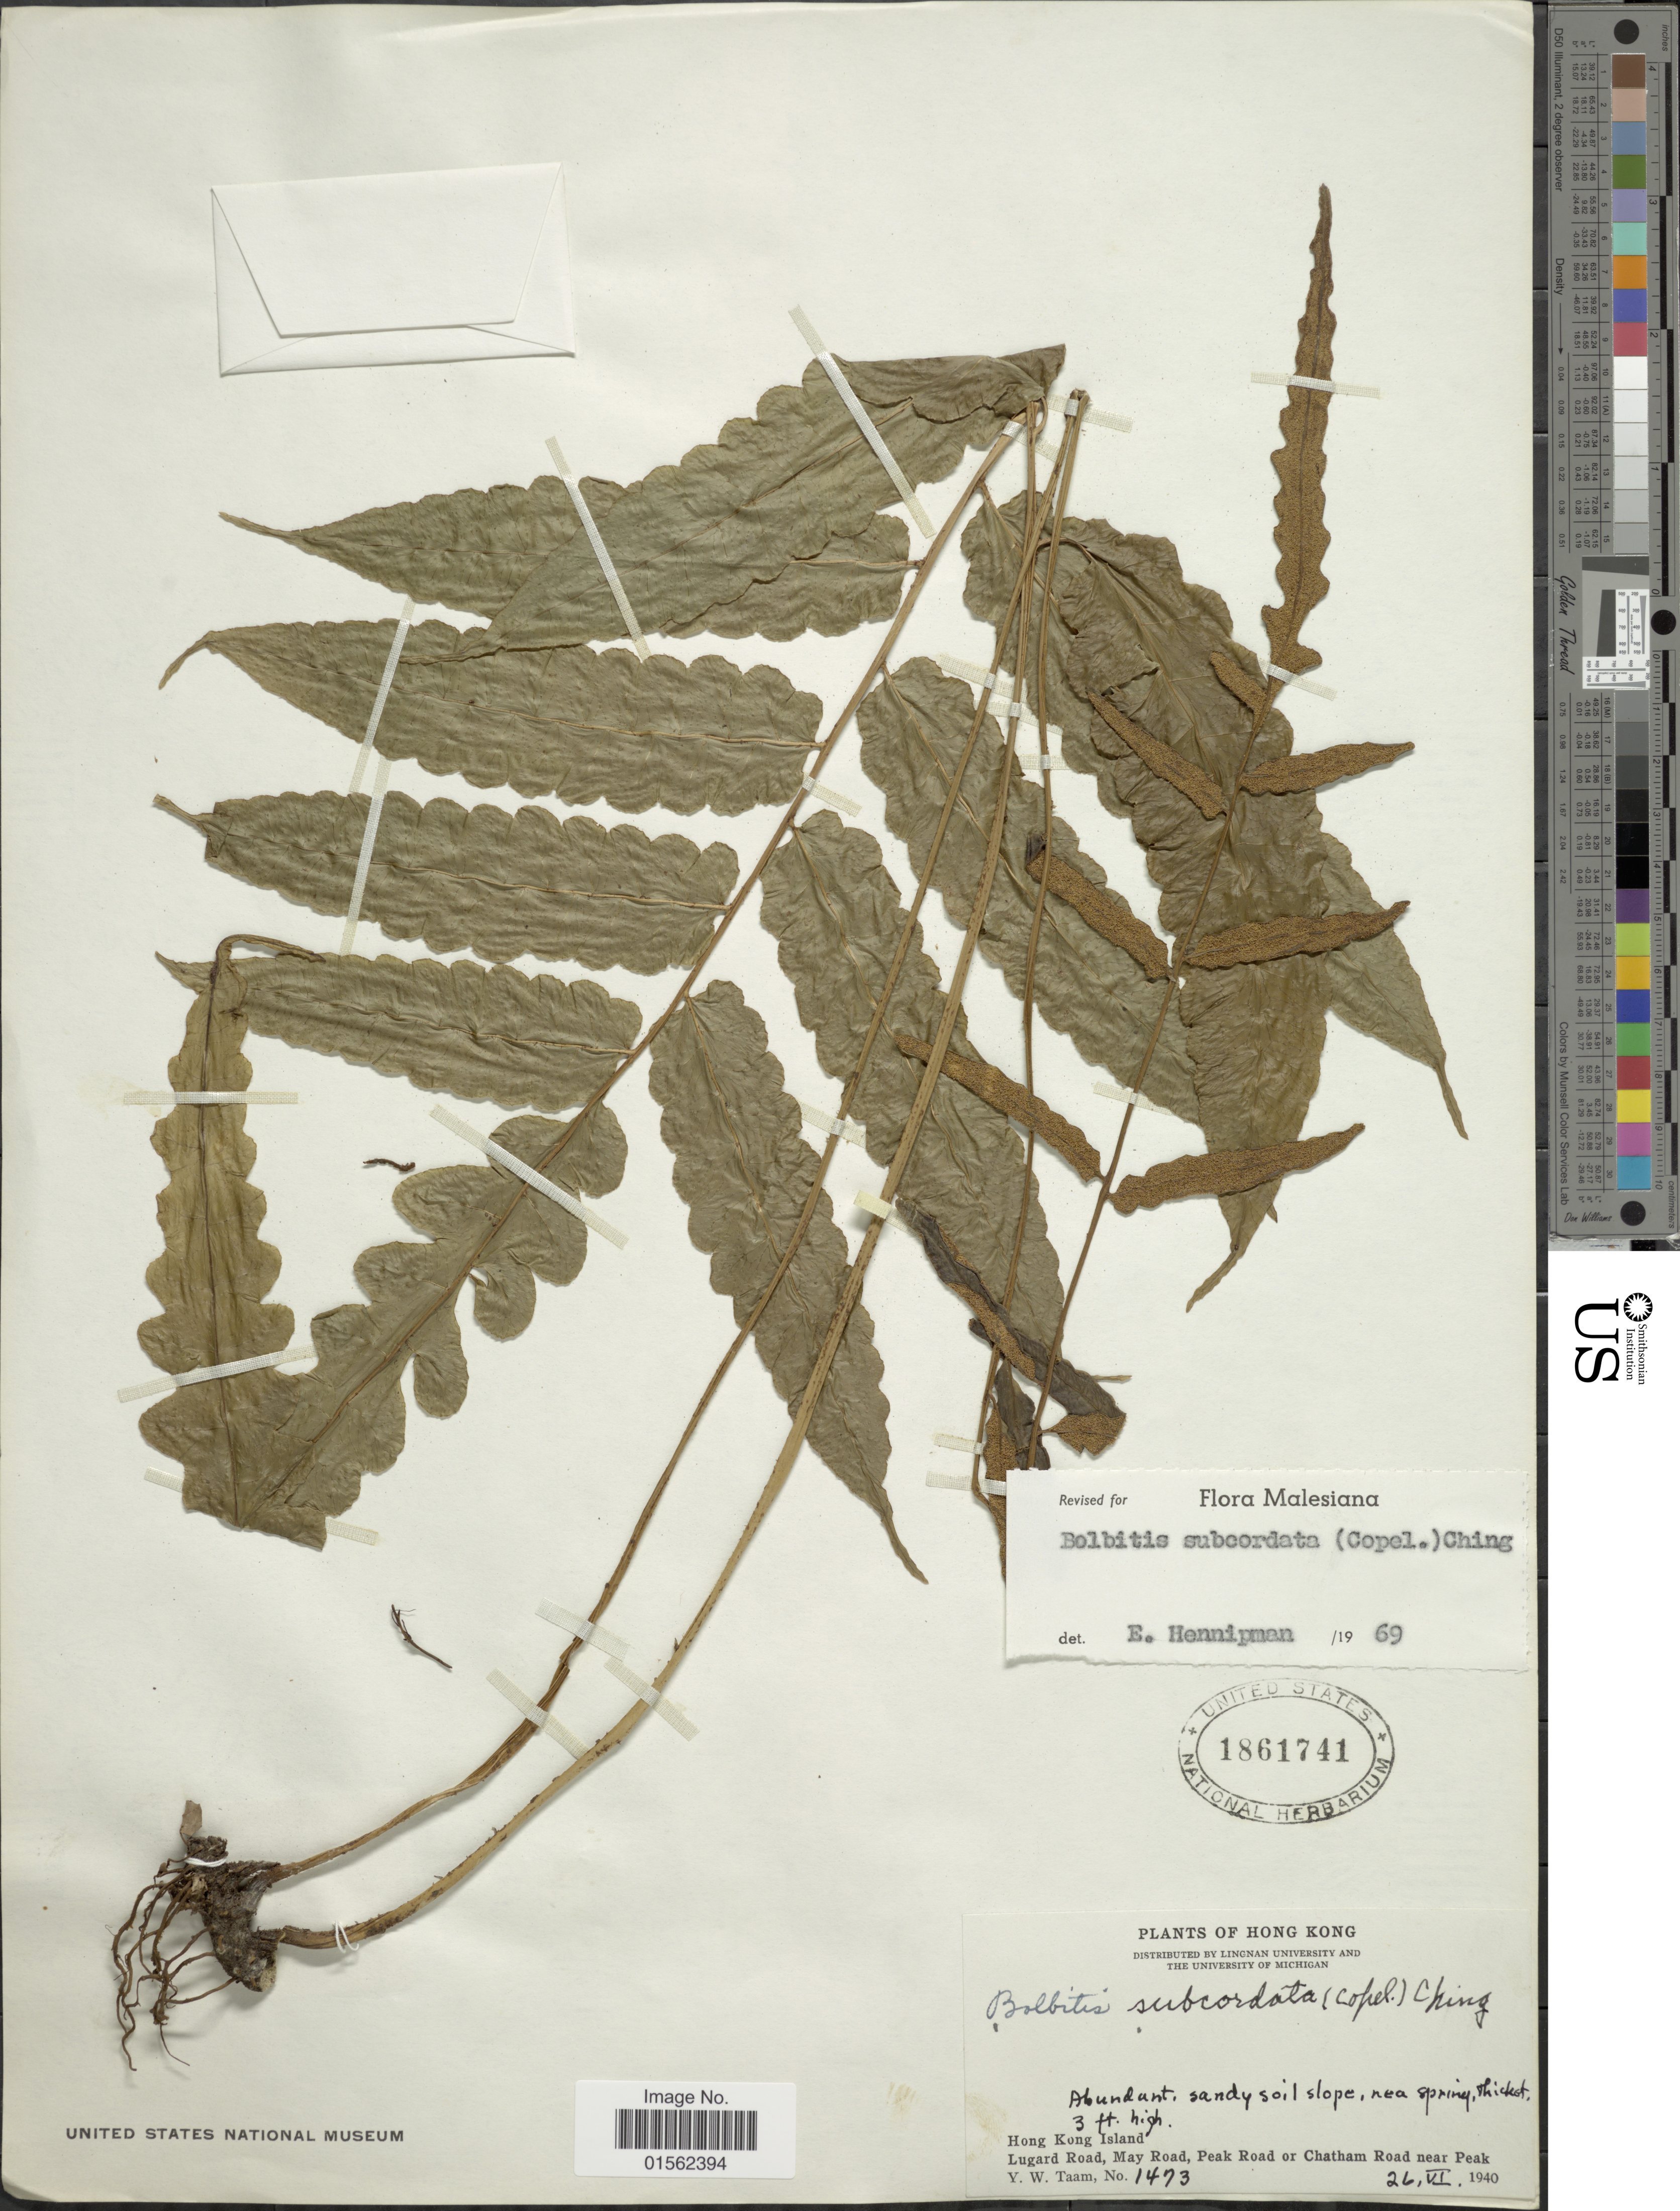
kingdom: Plantae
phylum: Tracheophyta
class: Polypodiopsida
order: Polypodiales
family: Dryopteridaceae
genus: Bolbitis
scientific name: Bolbitis subcordata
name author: (Copel.) Ching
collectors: Y. W. Taam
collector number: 1473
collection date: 1940-05-26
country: China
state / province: Hong Kong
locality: Hong Kong Islands, Lugard Road, May Road, Peak Road or Chatam Road near Peak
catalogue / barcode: US 1861741